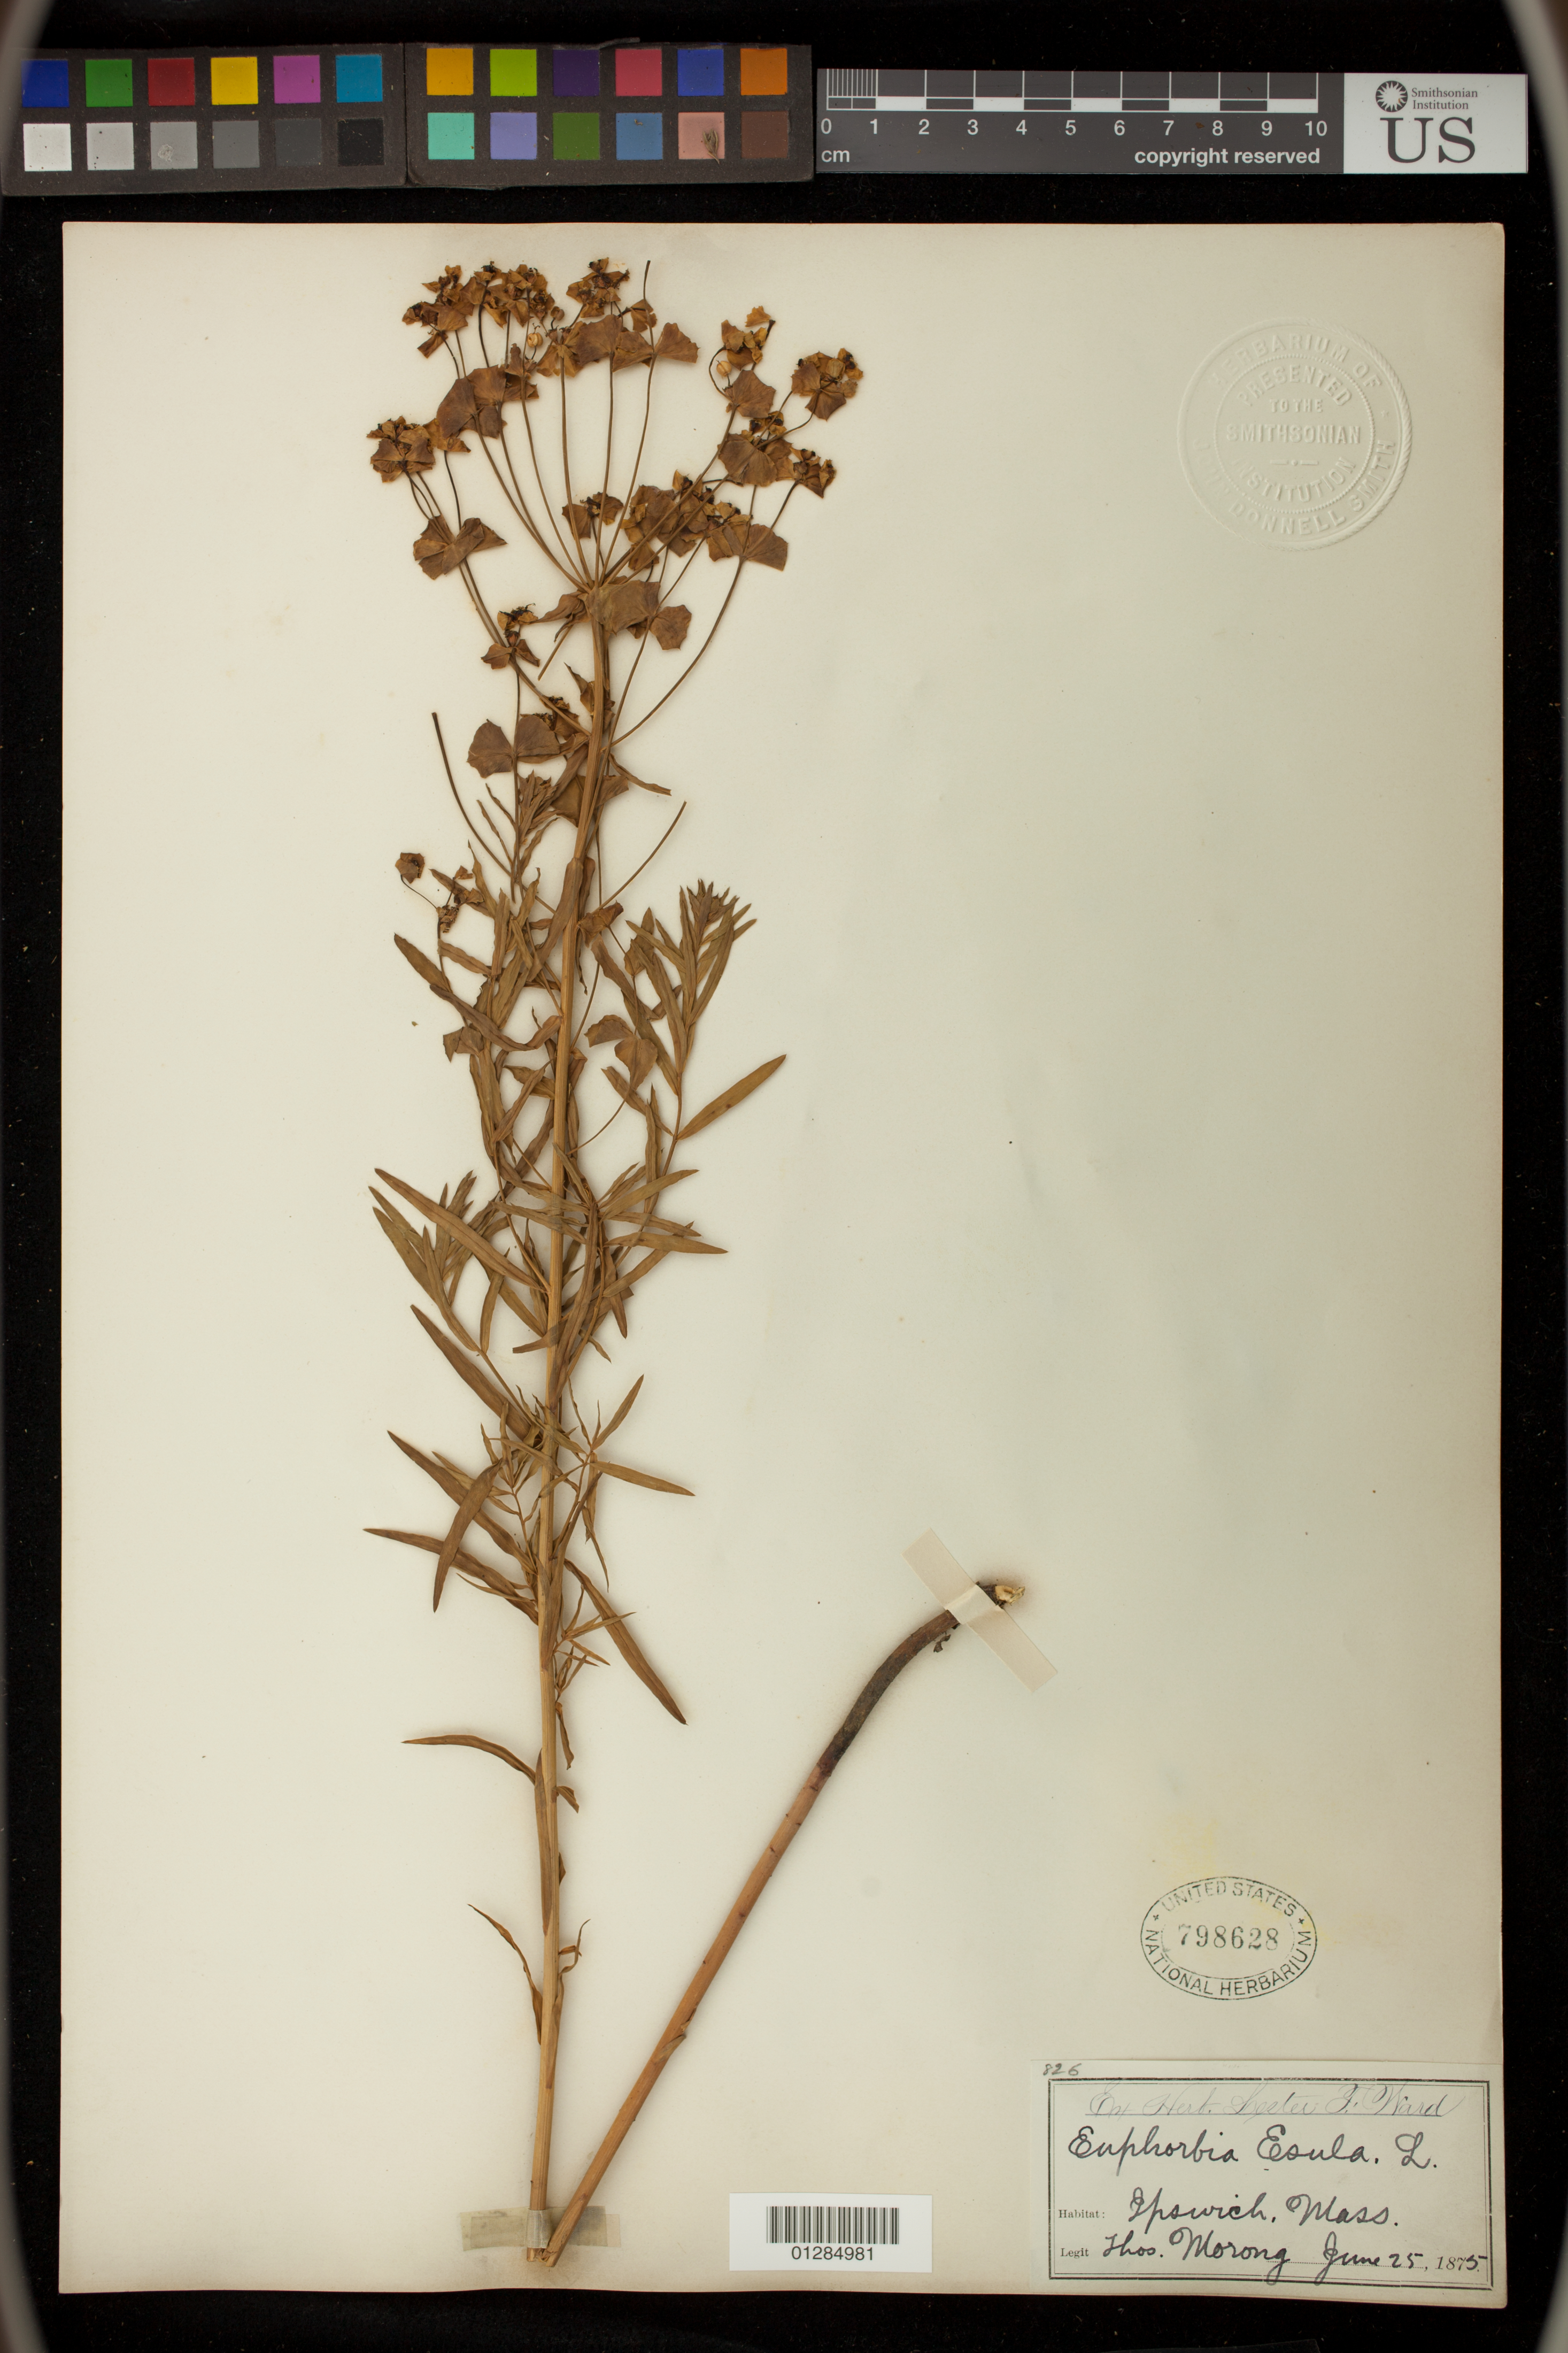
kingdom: Plantae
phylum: Tracheophyta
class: Magnoliopsida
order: Malpighiales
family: Euphorbiaceae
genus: Euphorbia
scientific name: Euphorbia esula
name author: L.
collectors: T. Morong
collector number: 826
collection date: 1875-06-25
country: United States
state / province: Massachusetts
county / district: Essex County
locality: Ipswich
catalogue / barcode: US 798628